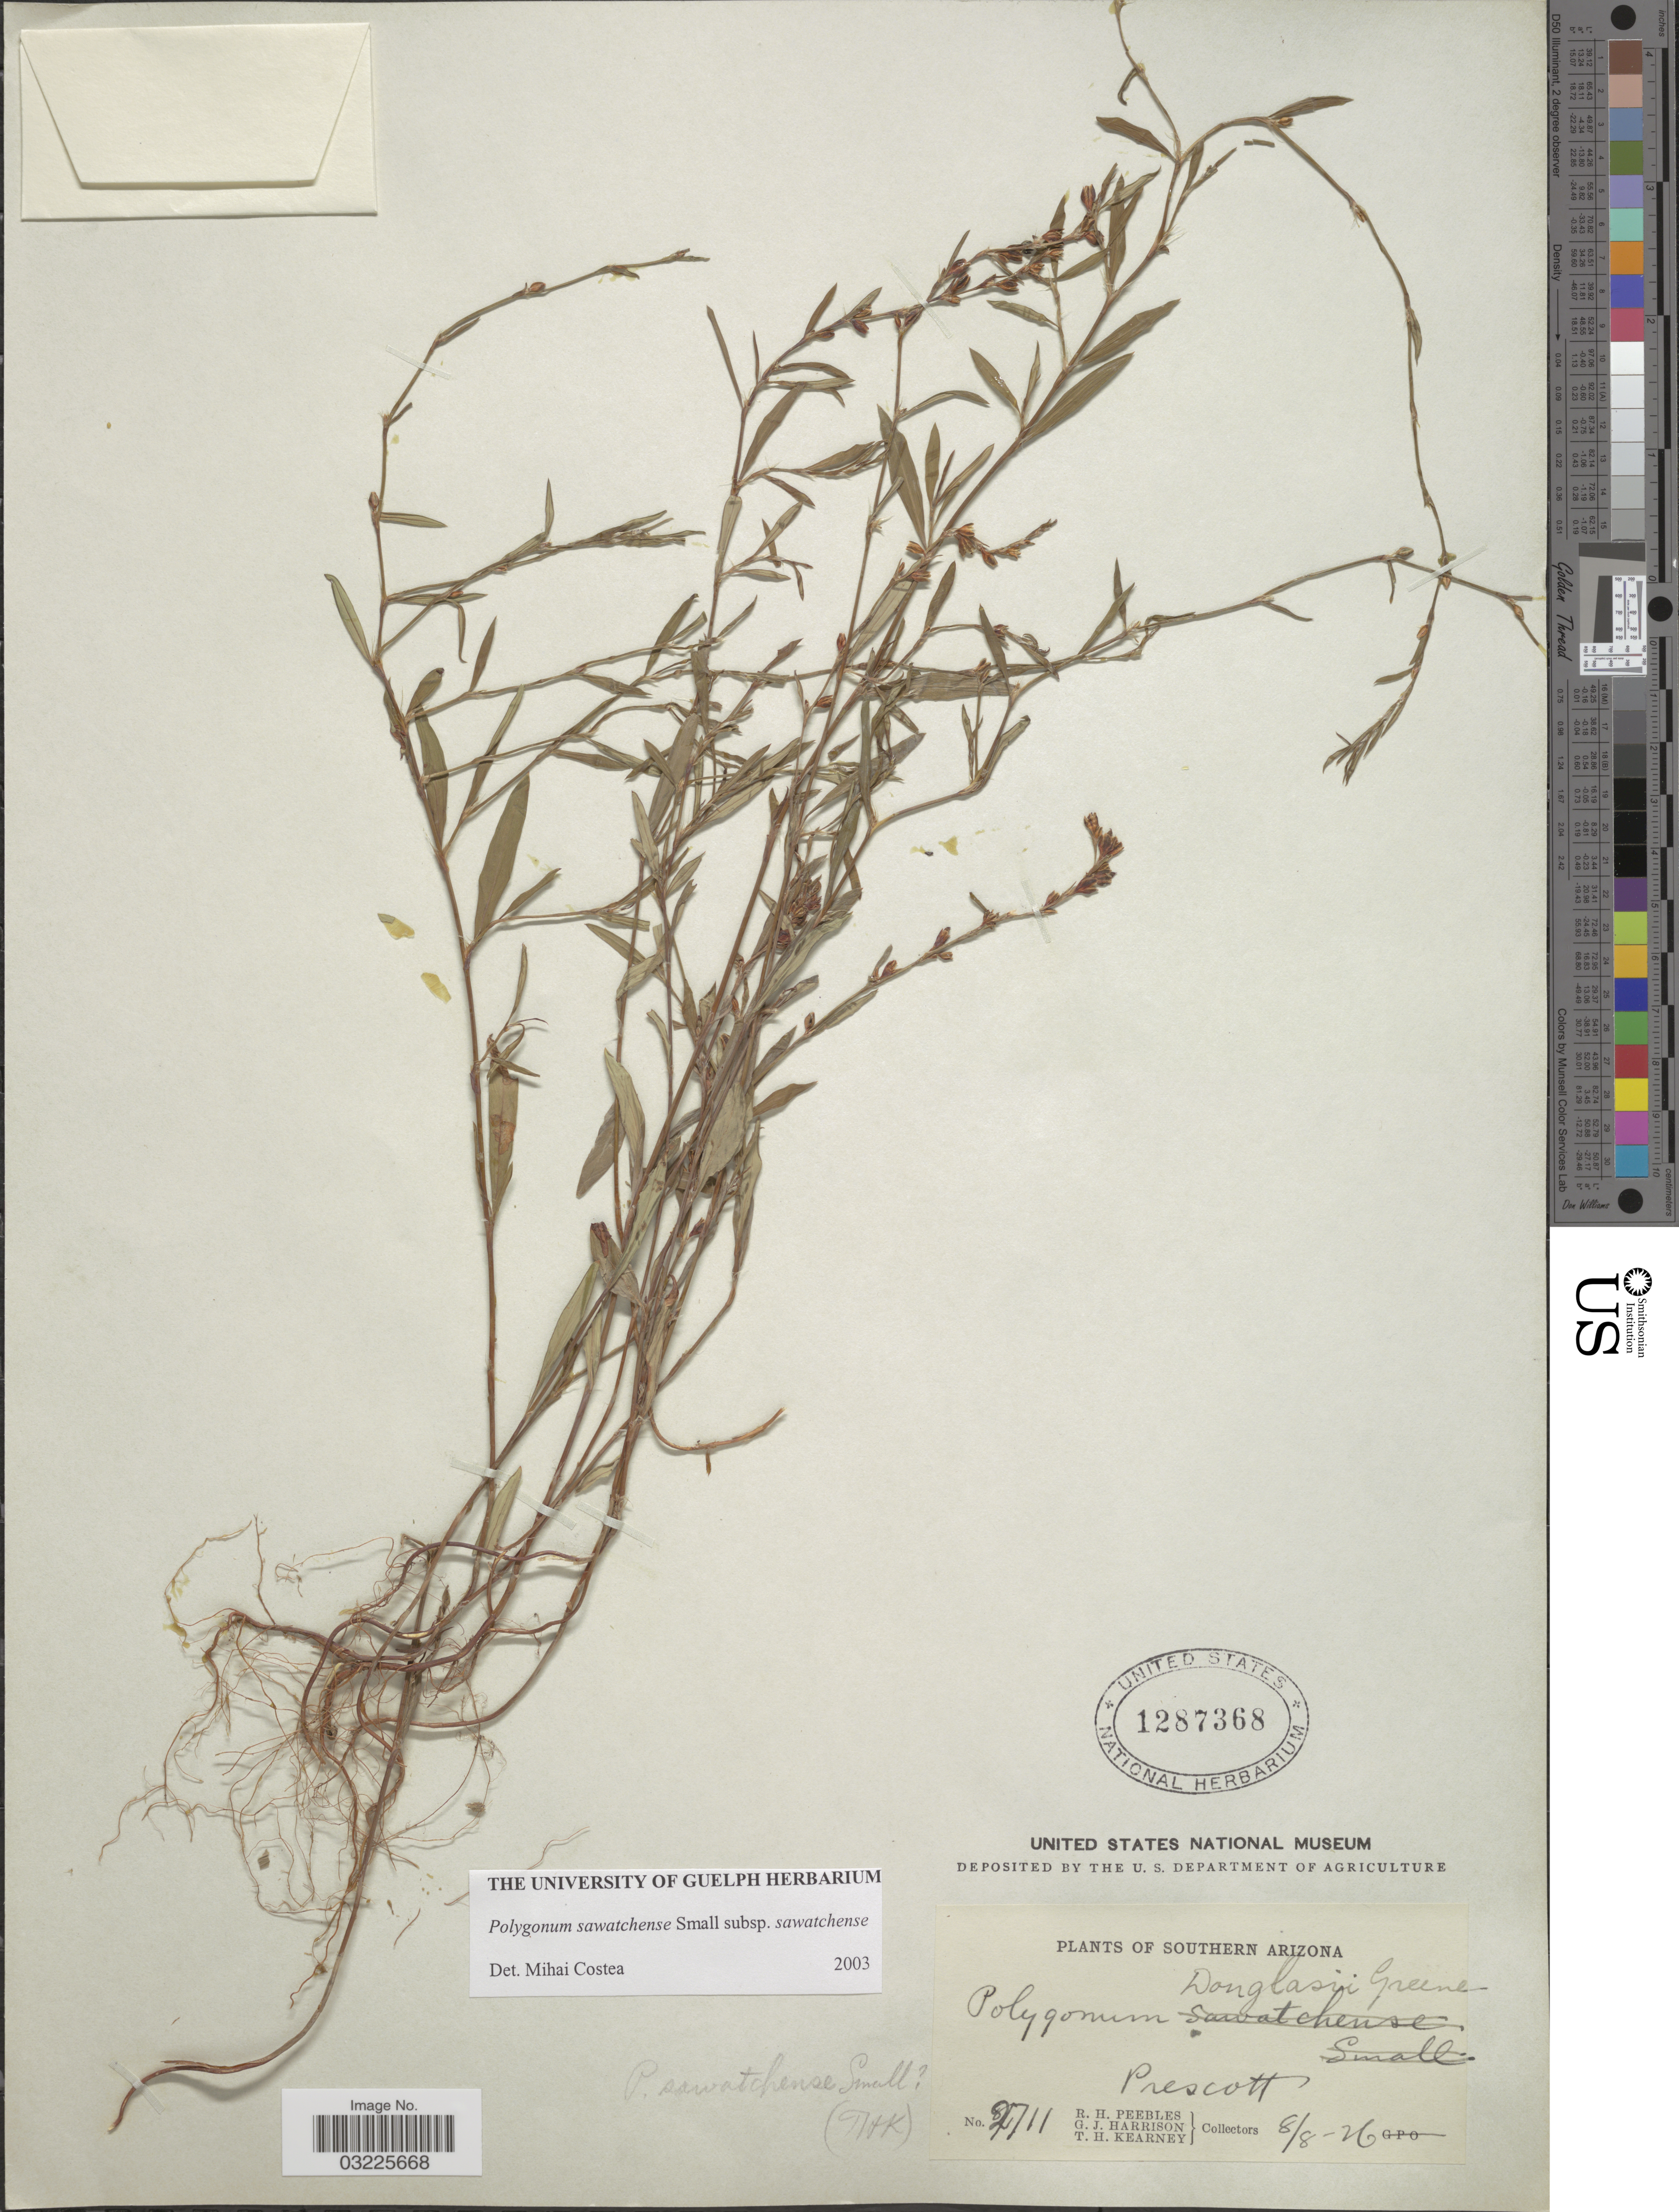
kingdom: Plantae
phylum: Tracheophyta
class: Magnoliopsida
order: Caryophyllales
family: Polygonaceae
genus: Polygonum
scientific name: Polygonum sawatchense subsp. sawatchense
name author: Small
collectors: R. H. Peebles, G. J. Harrison & T. H. Kearney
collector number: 2711*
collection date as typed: Transcribed d/m/y: 8/8/26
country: United States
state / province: Arizona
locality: Southern Arizona. Prescott.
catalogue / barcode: US 1287368